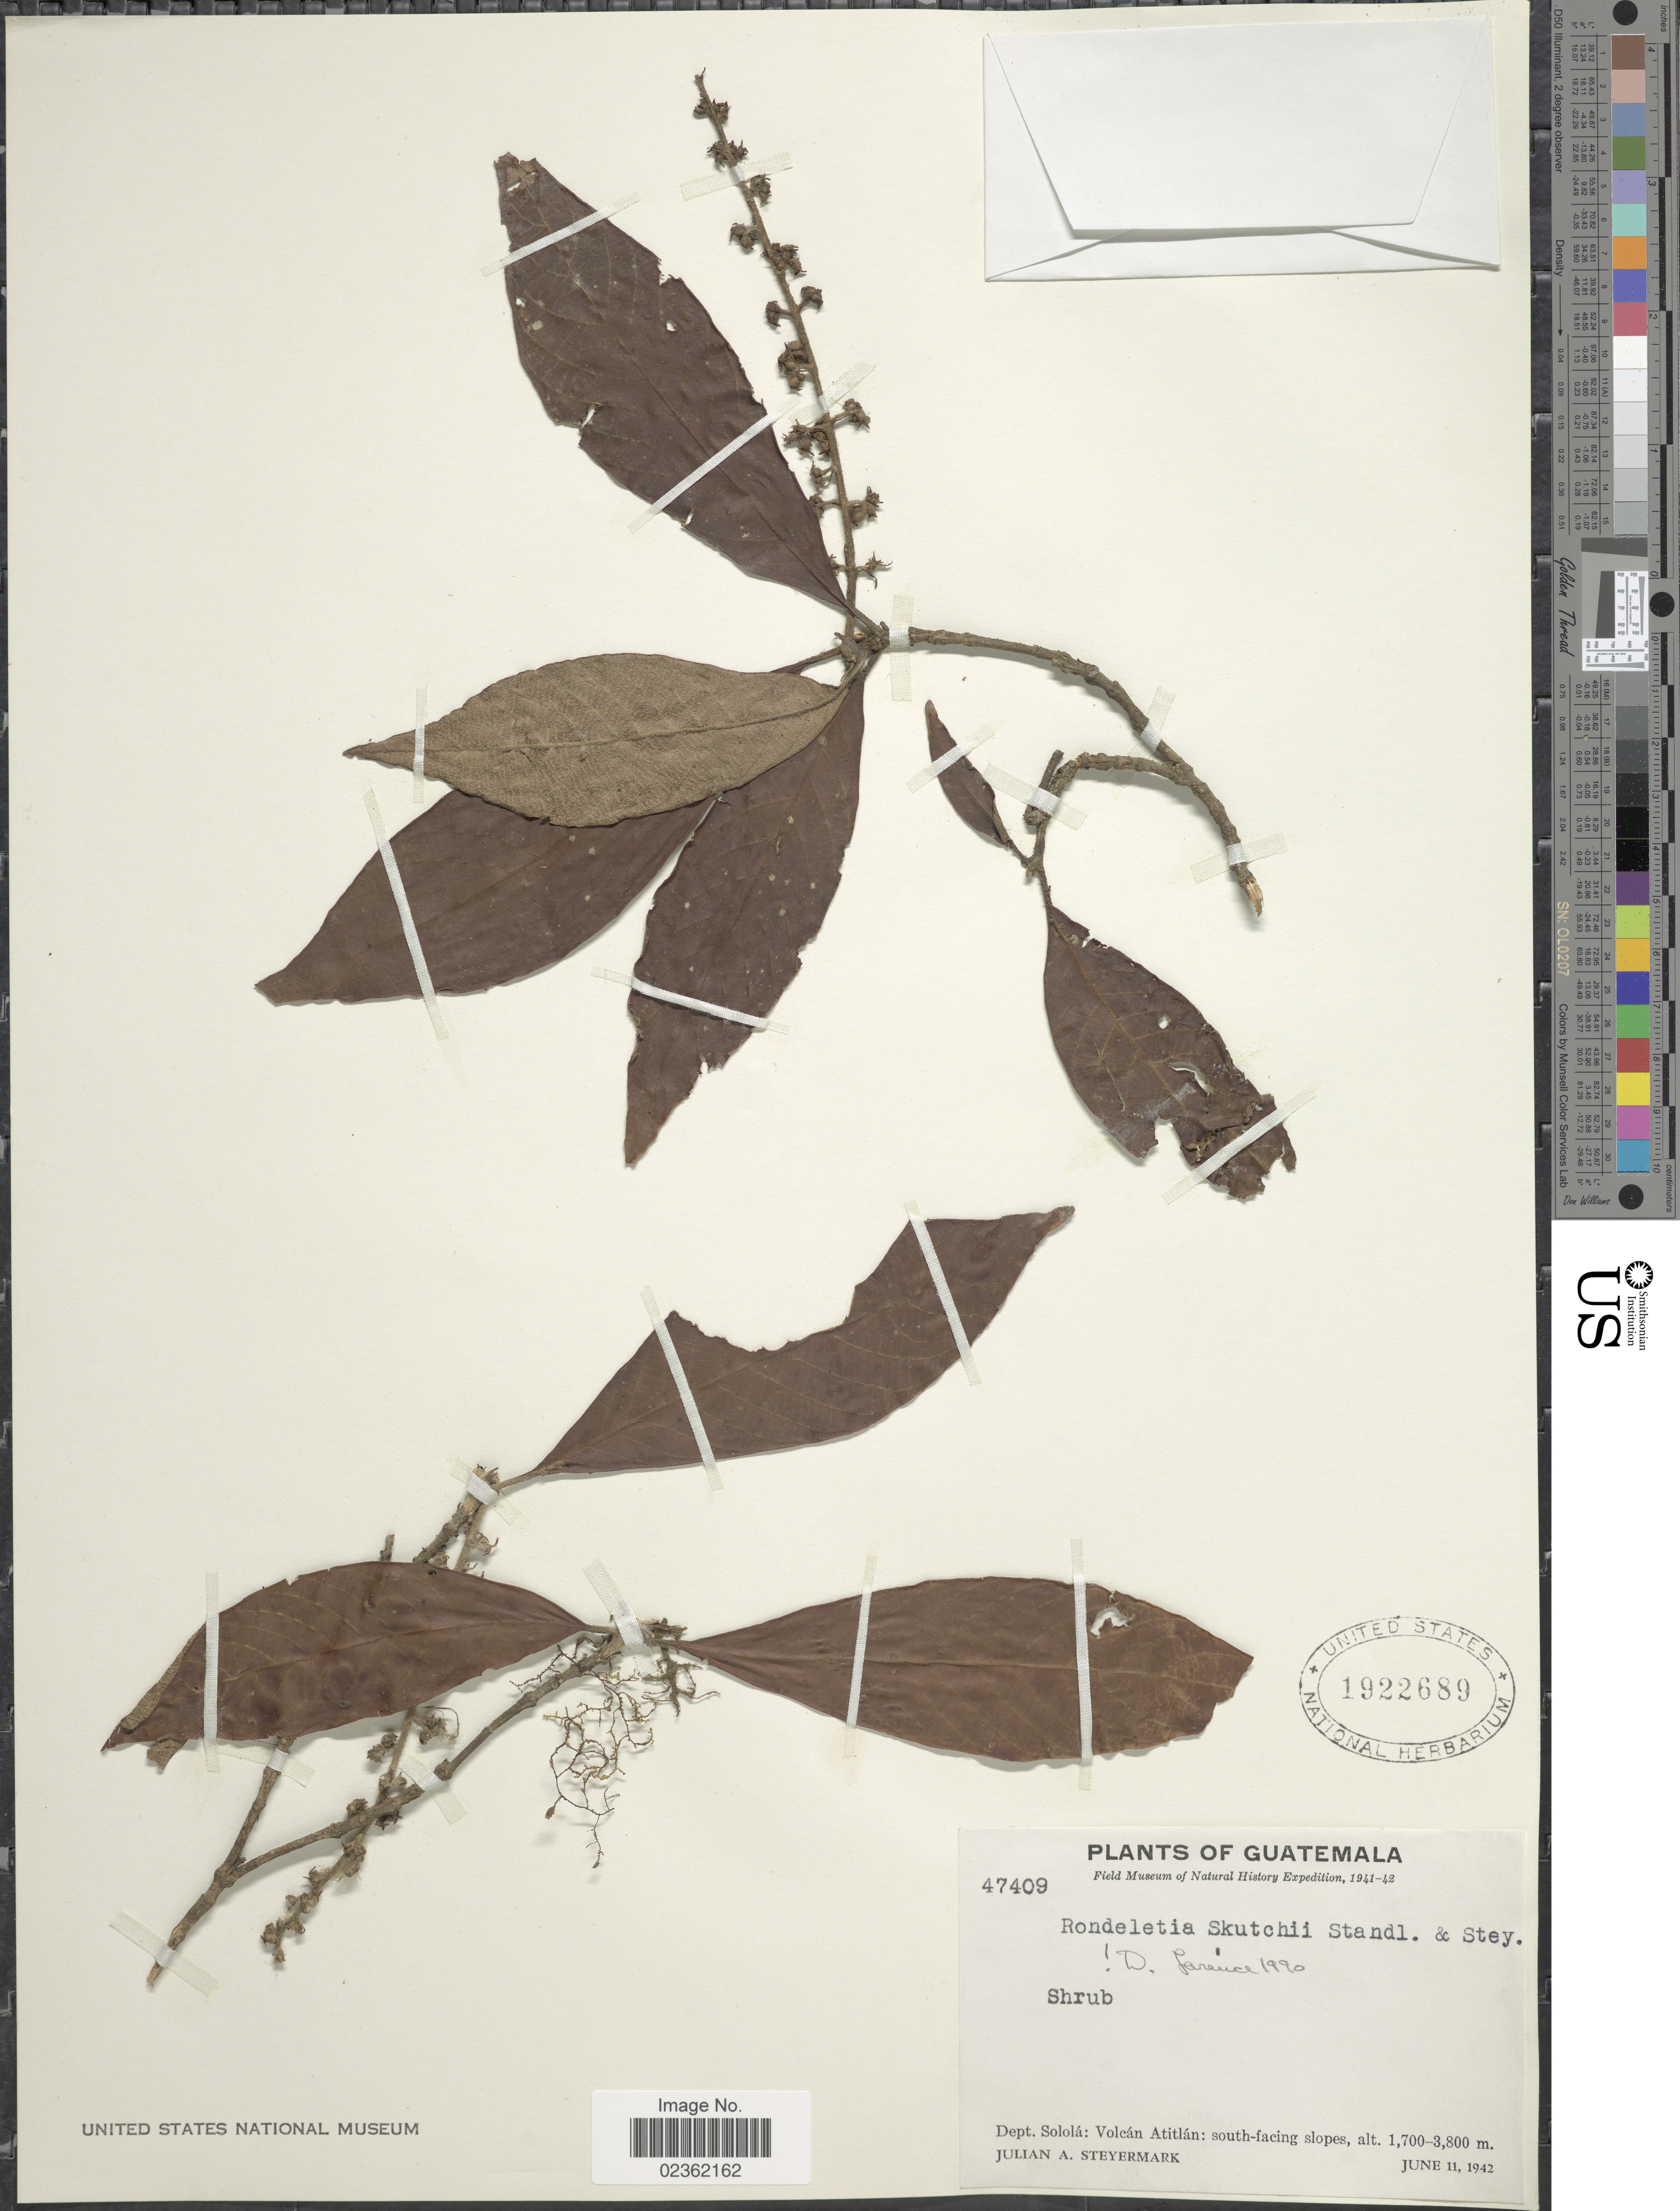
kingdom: Plantae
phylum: Tracheophyta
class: Magnoliopsida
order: Gentianales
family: Rubiaceae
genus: Rondeletia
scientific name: Rondeletia skutchii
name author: Standl. & Steyerm.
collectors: J. Steyermark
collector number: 47409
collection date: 1942-06-11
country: Guatemala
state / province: Sololá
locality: Volcan Atitlan: south-facing slopes.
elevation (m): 1700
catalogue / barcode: US 1922689